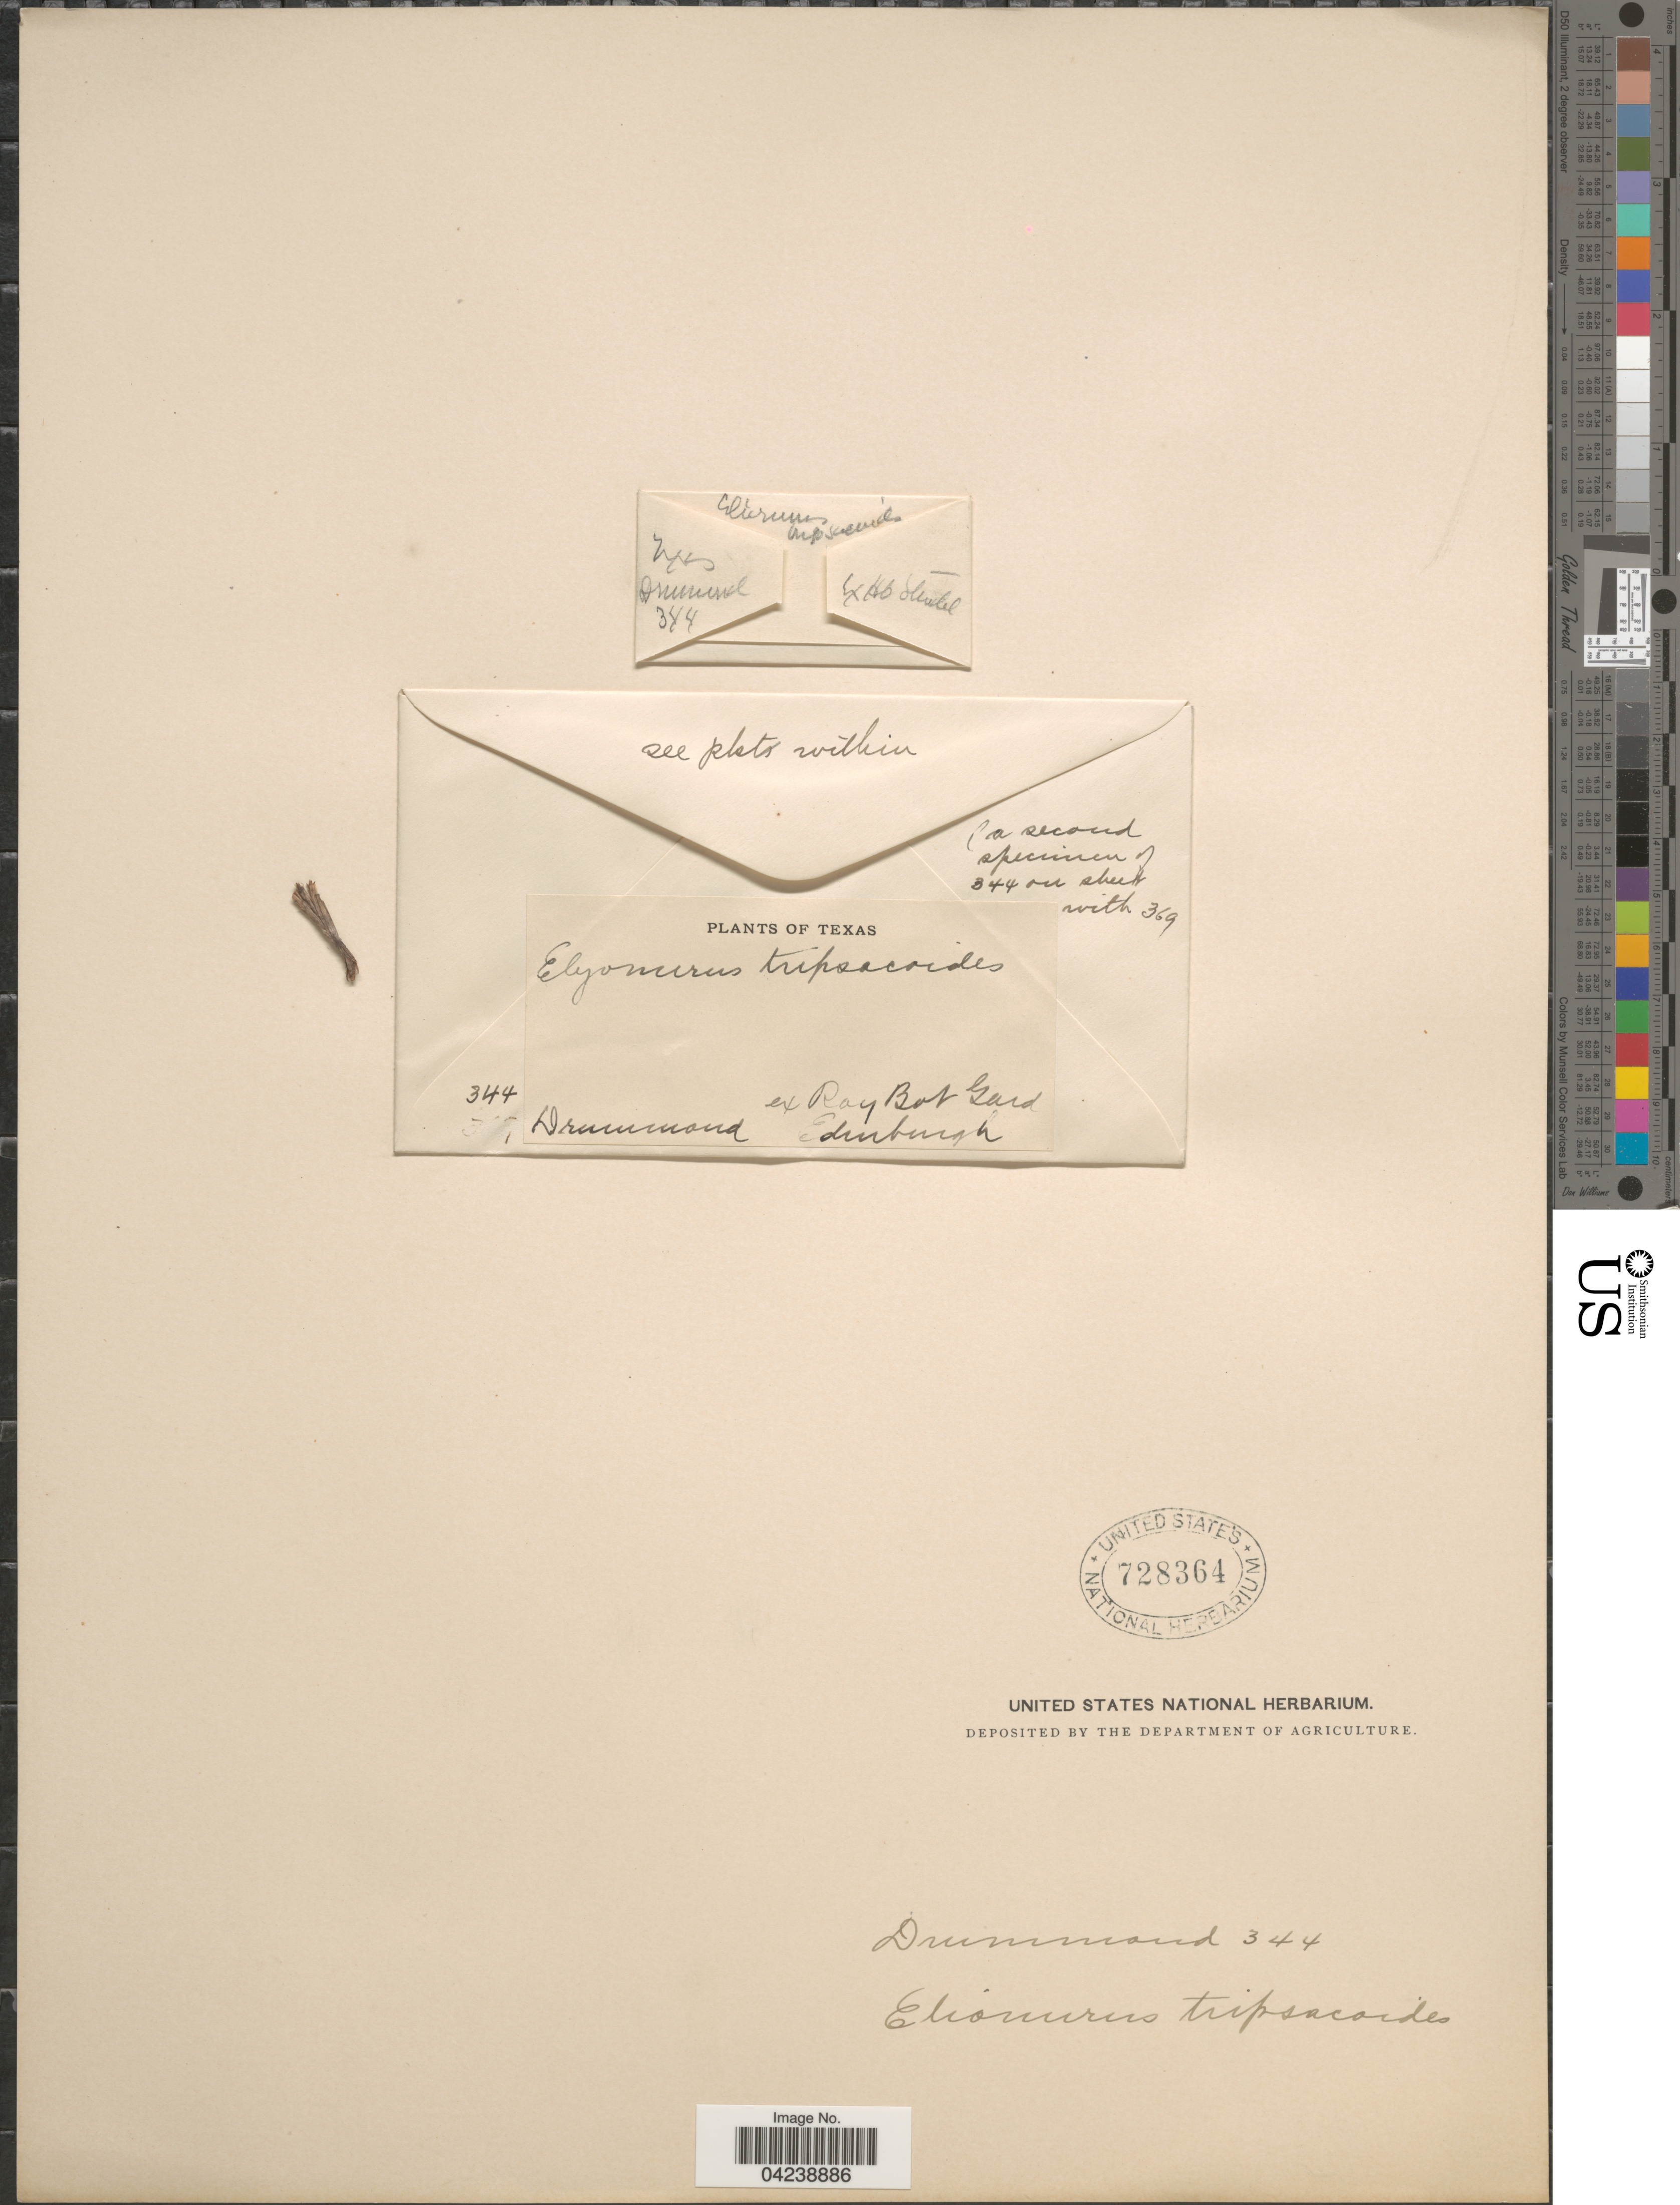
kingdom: Plantae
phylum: Tracheophyta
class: Liliopsida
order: Poales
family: Poaceae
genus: Elionurus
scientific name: Elionurus tripsacoides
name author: Humb. & Bonpl. ex Willd.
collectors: -. Drummond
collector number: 344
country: United States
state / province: Texas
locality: Edinburgh.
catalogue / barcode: US 728364